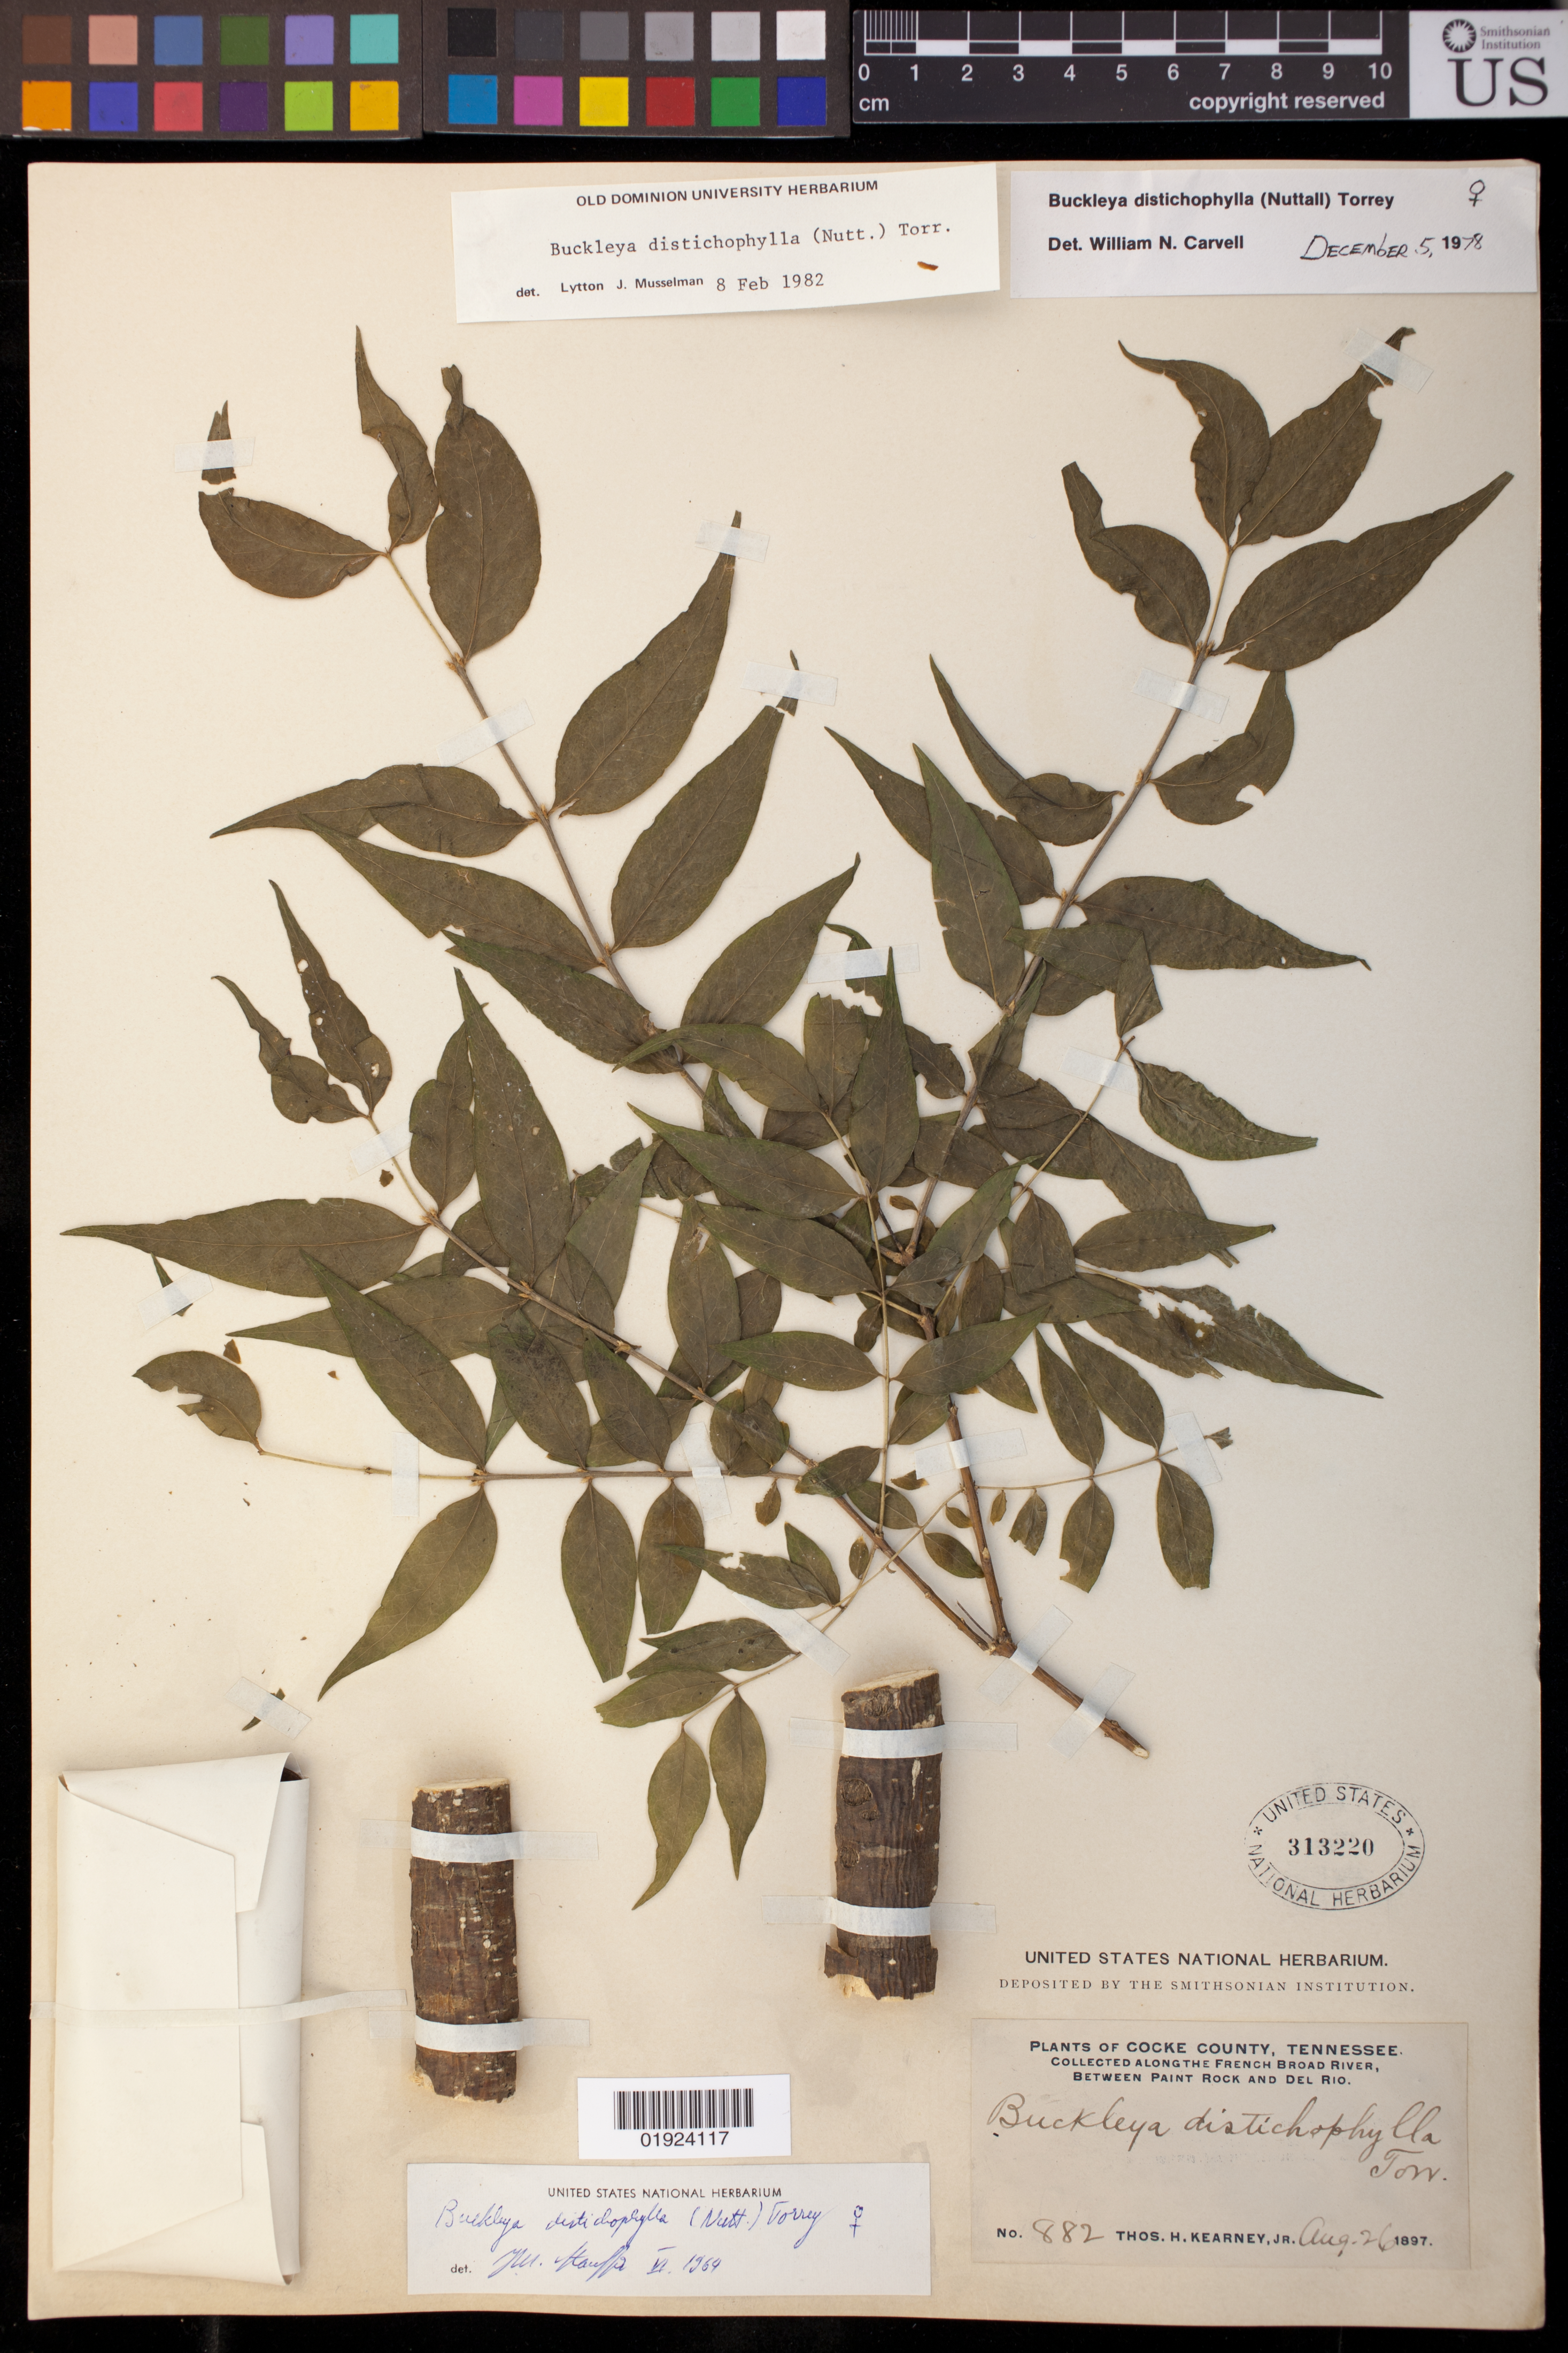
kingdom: Plantae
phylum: Tracheophyta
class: Magnoliopsida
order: Santalales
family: Thesiaceae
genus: Buckleya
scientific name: Buckleya distichophylla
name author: (Nutt.) Torr.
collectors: T. H. Kearney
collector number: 882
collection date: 1897-08-26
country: United States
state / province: Tennessee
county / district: Cocke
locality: French Broad River, between Paint Rock and Del Rio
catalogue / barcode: US 313220